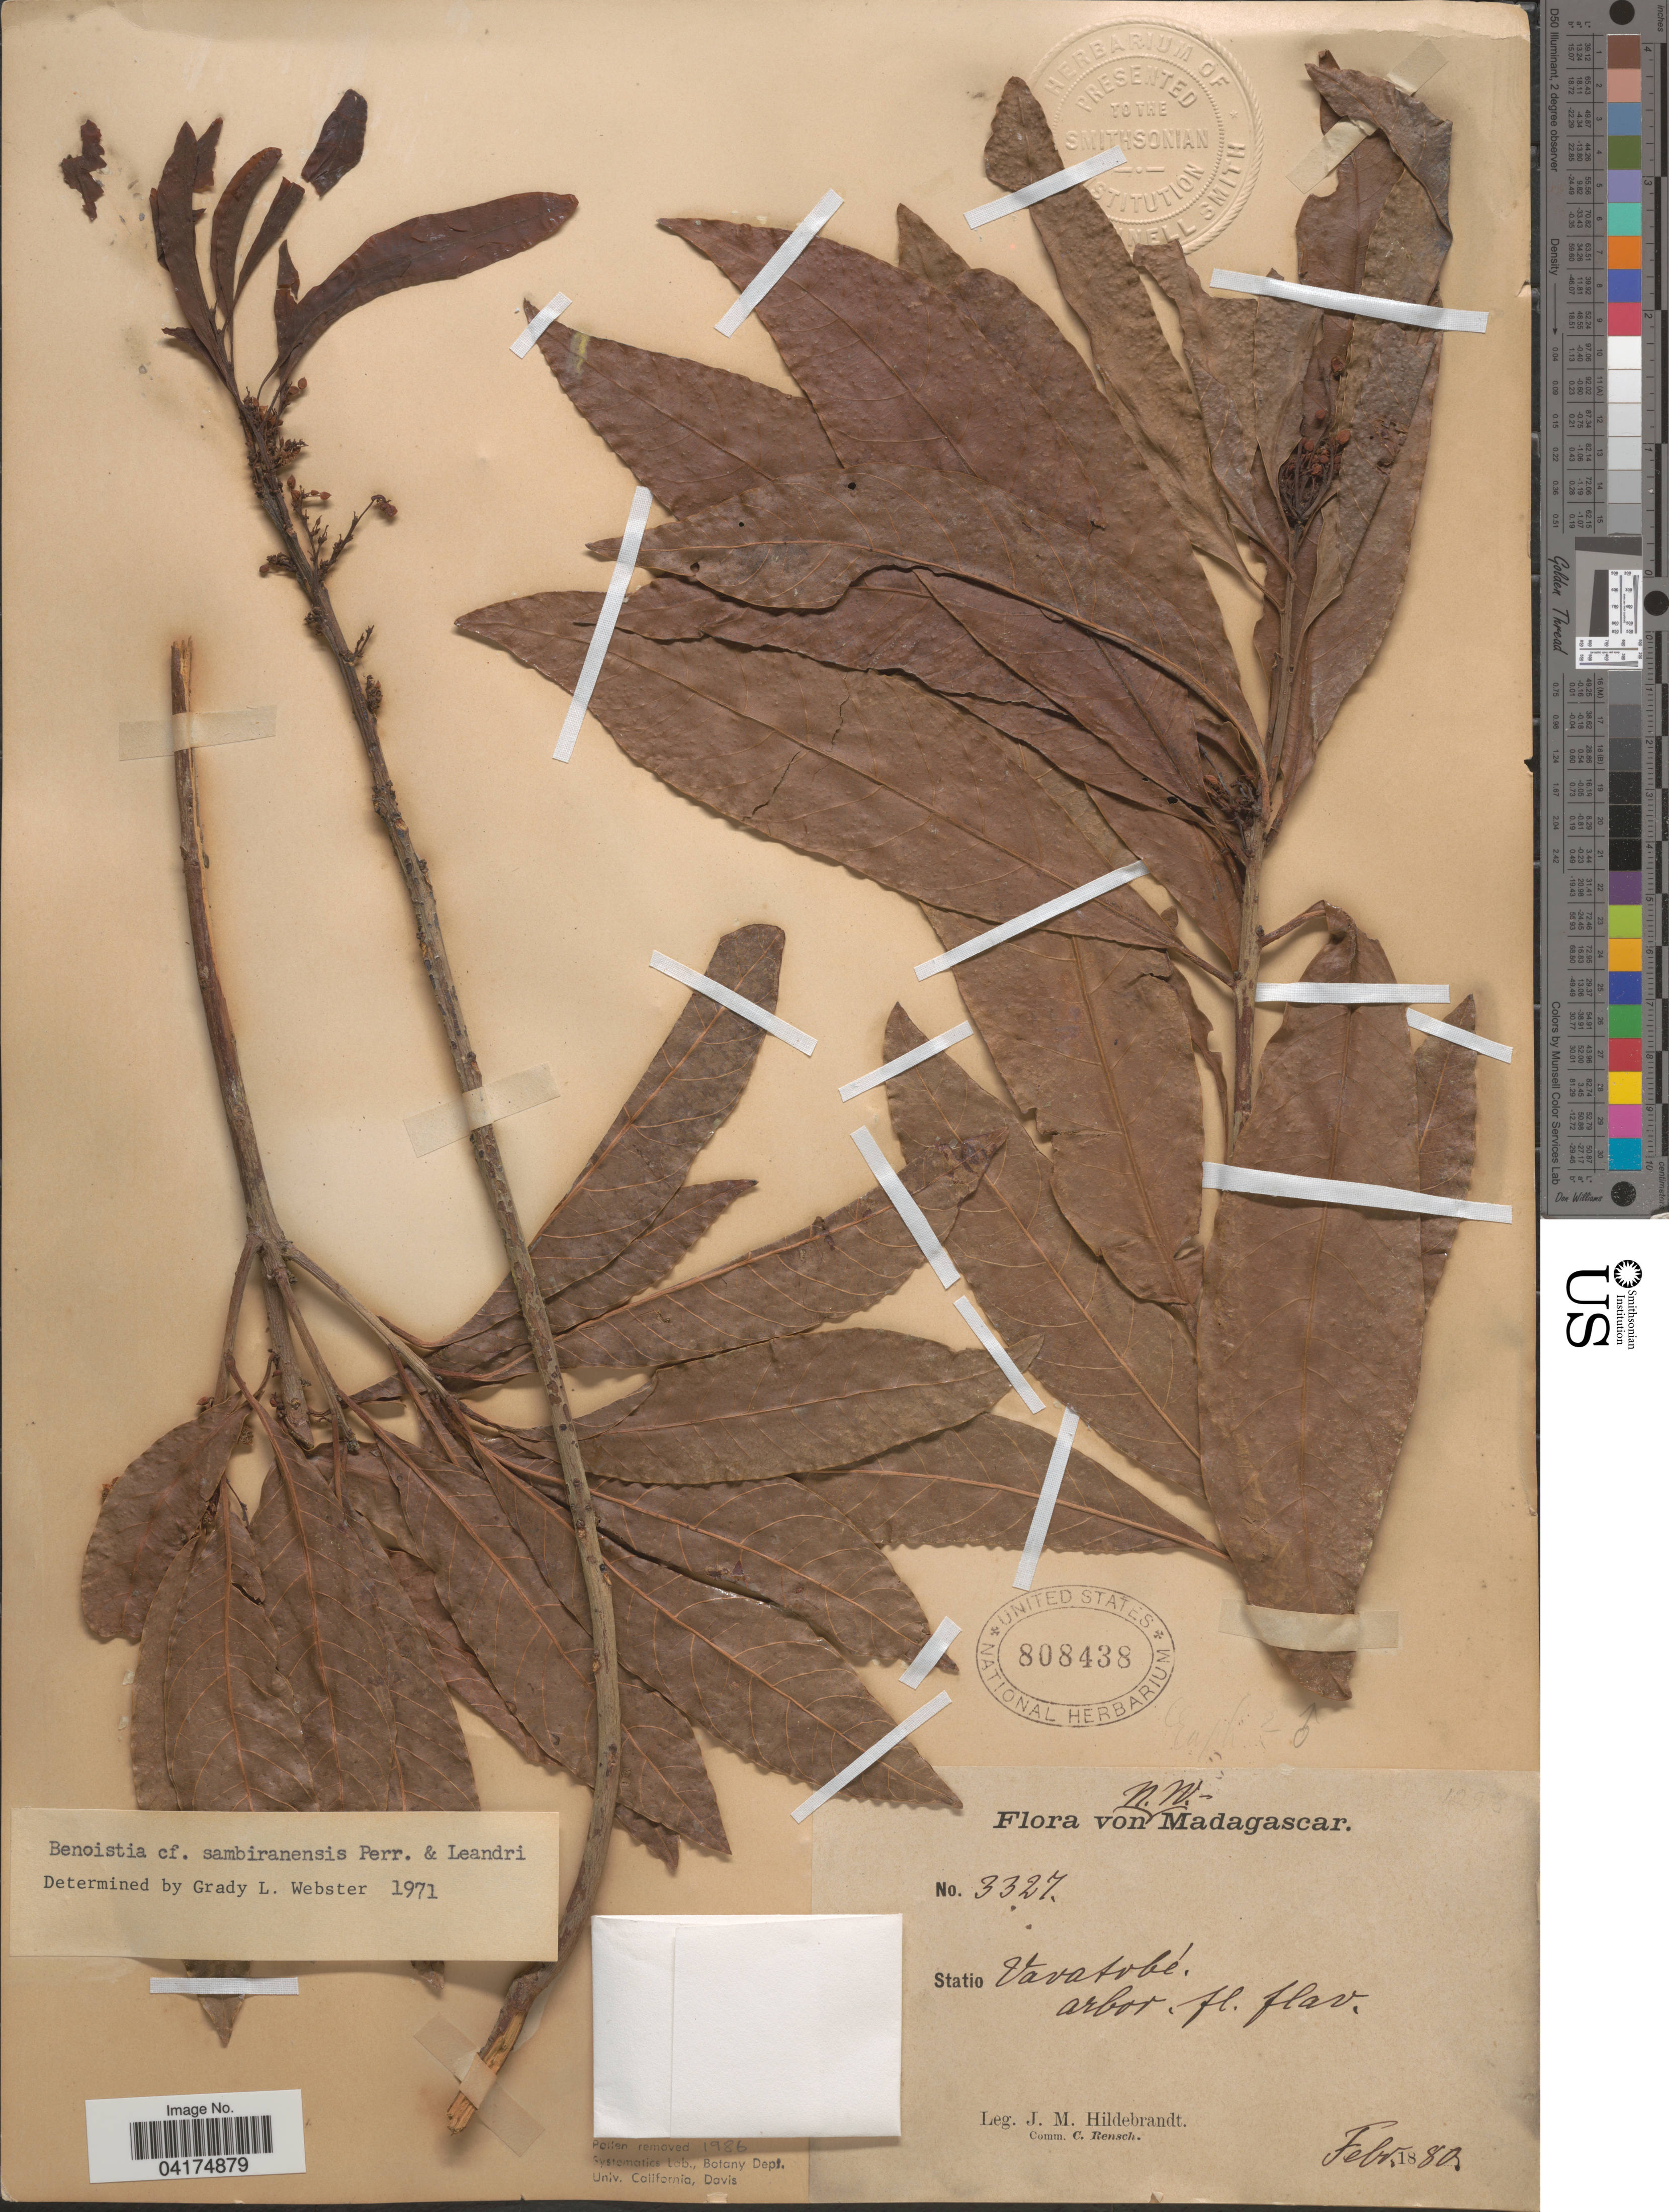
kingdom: Plantae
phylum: Tracheophyta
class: Magnoliopsida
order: Malpighiales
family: Euphorbiaceae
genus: Benoistia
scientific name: Benoistia sambiranensis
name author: H. Perrier & Leandri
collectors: J. Hildebrandt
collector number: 3327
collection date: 1880-02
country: Madagascar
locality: N. W. Madagascar. Vavatobé.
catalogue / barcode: US 808438